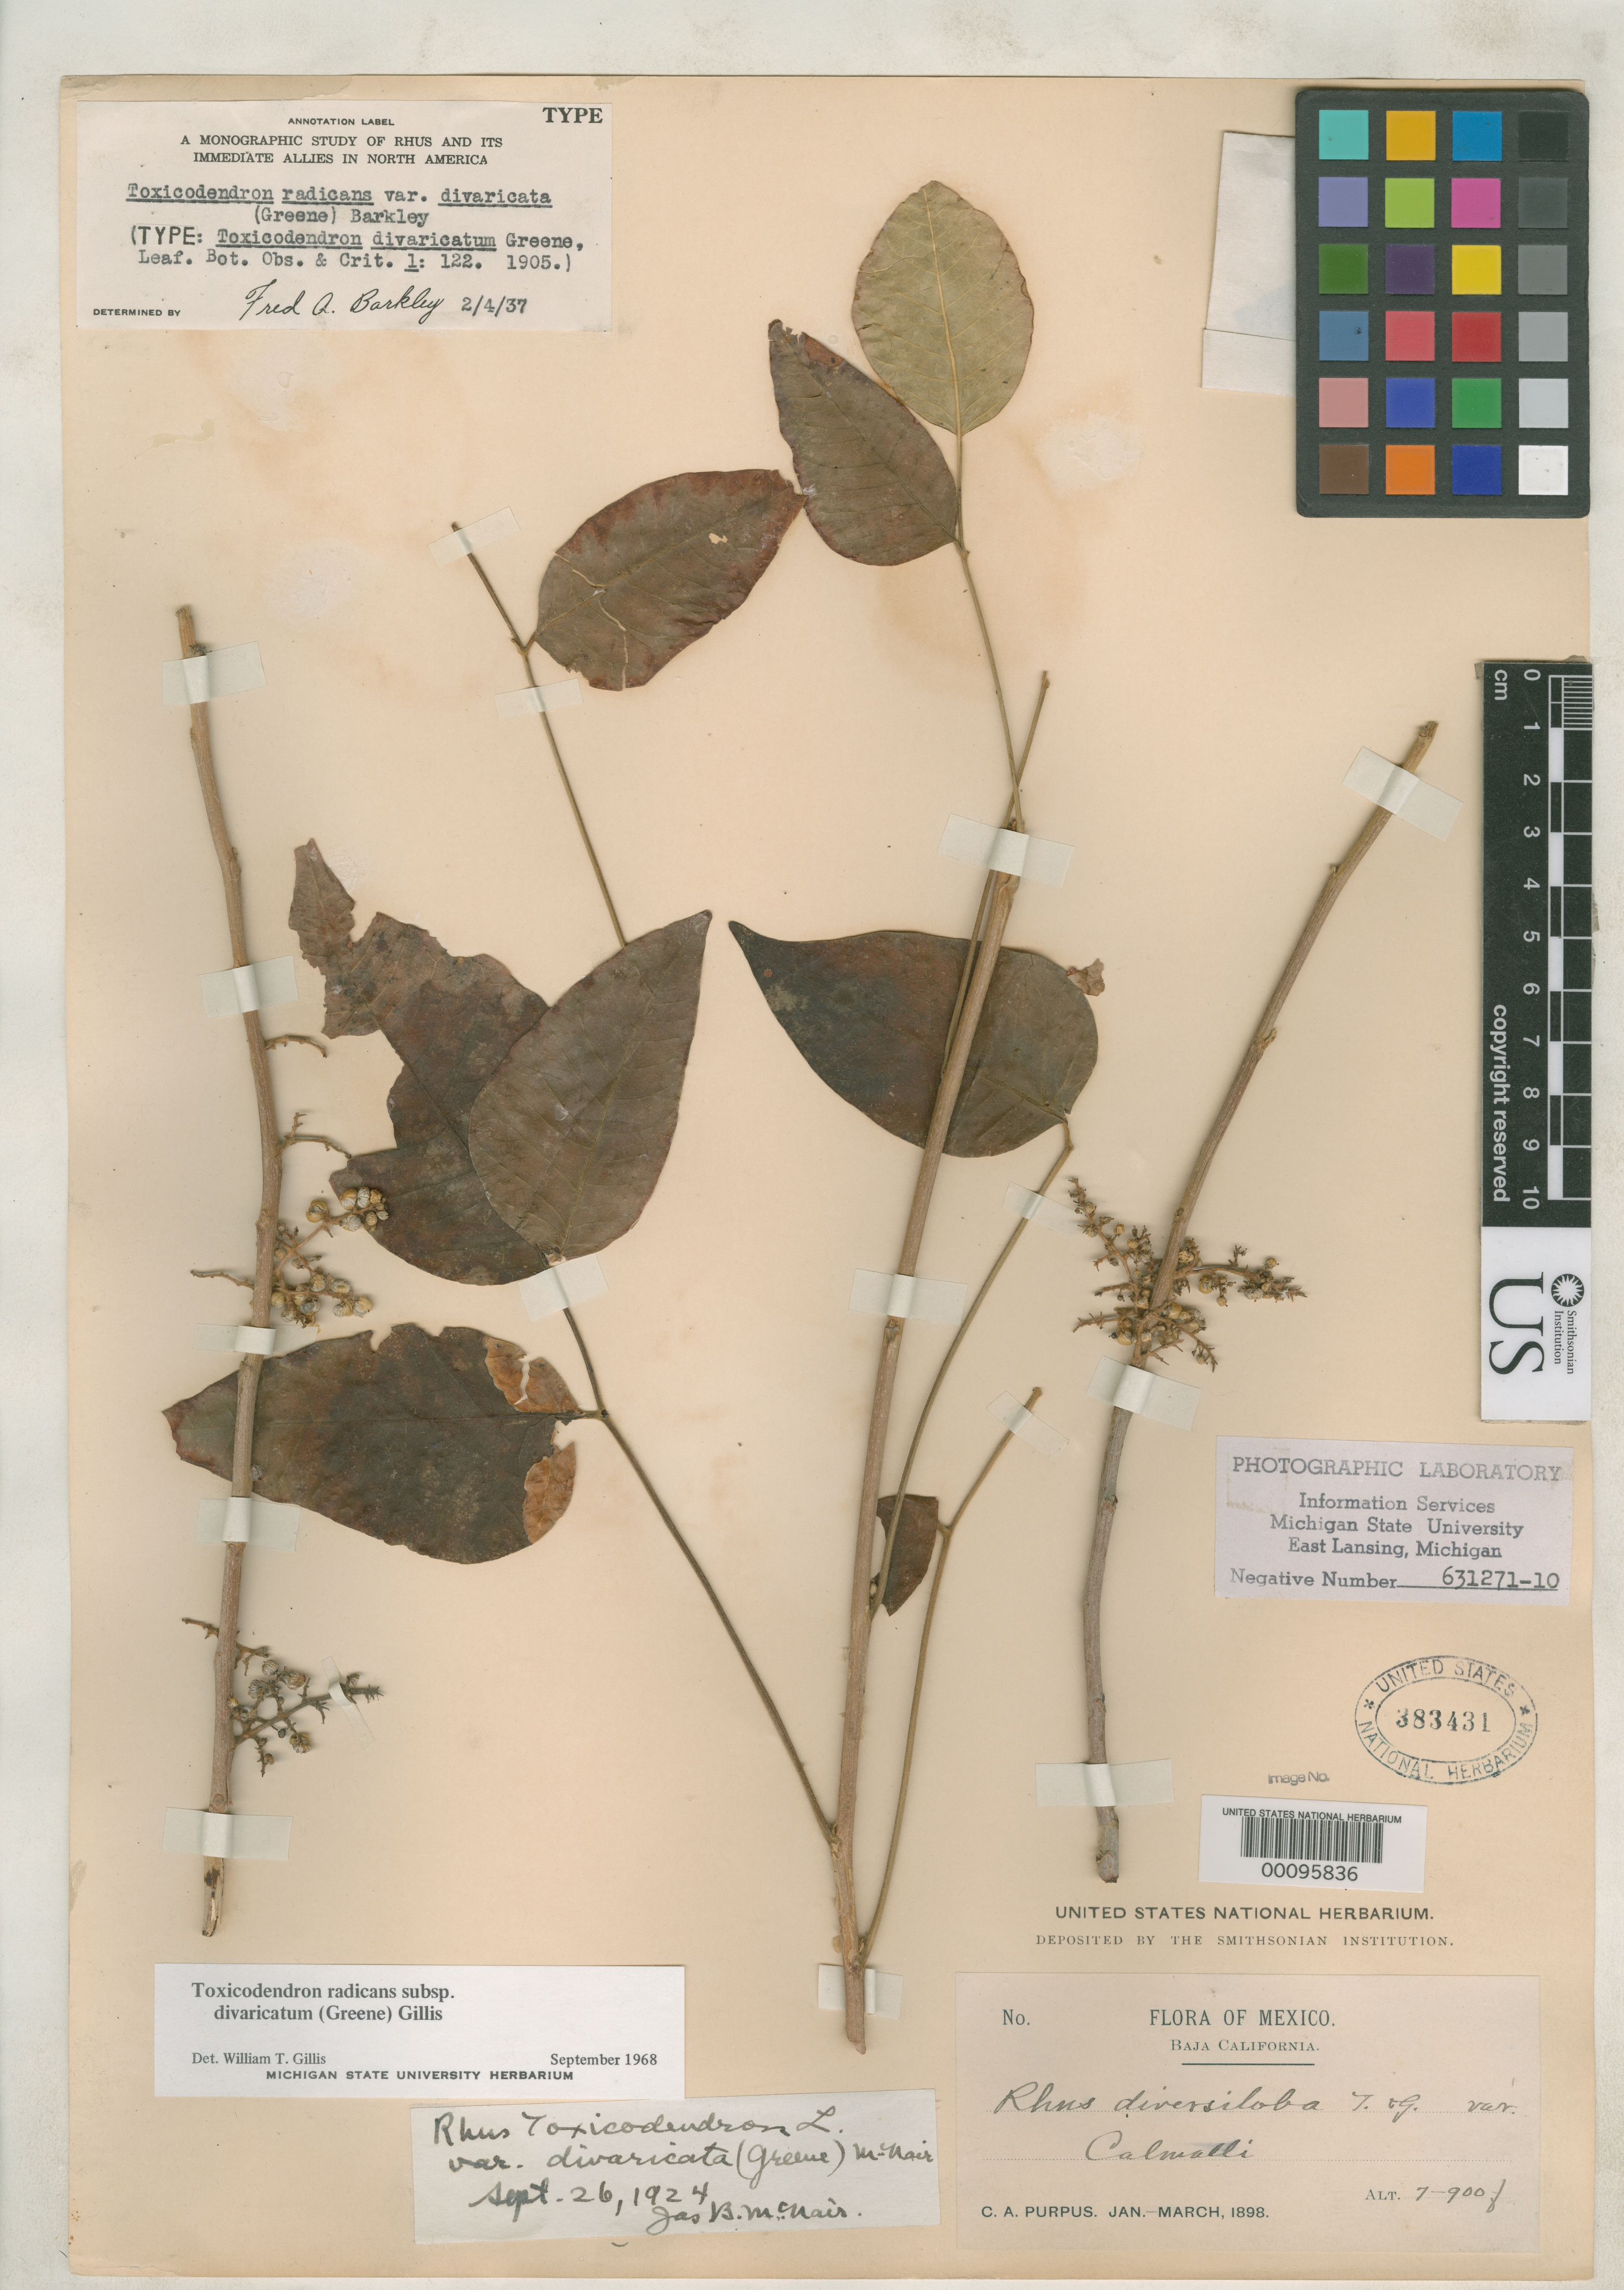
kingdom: Plantae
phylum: Tracheophyta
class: Magnoliopsida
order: Sapindales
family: Anacardiaceae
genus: Toxicodendron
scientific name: Toxicodendron divaricatum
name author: Greene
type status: Isotype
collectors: C. A. Purpus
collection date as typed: Jan 1898 to -- Mar 1898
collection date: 1898-01/1898-03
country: Mexico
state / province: Baja California Sur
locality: Calmalli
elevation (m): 213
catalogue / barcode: US 383431